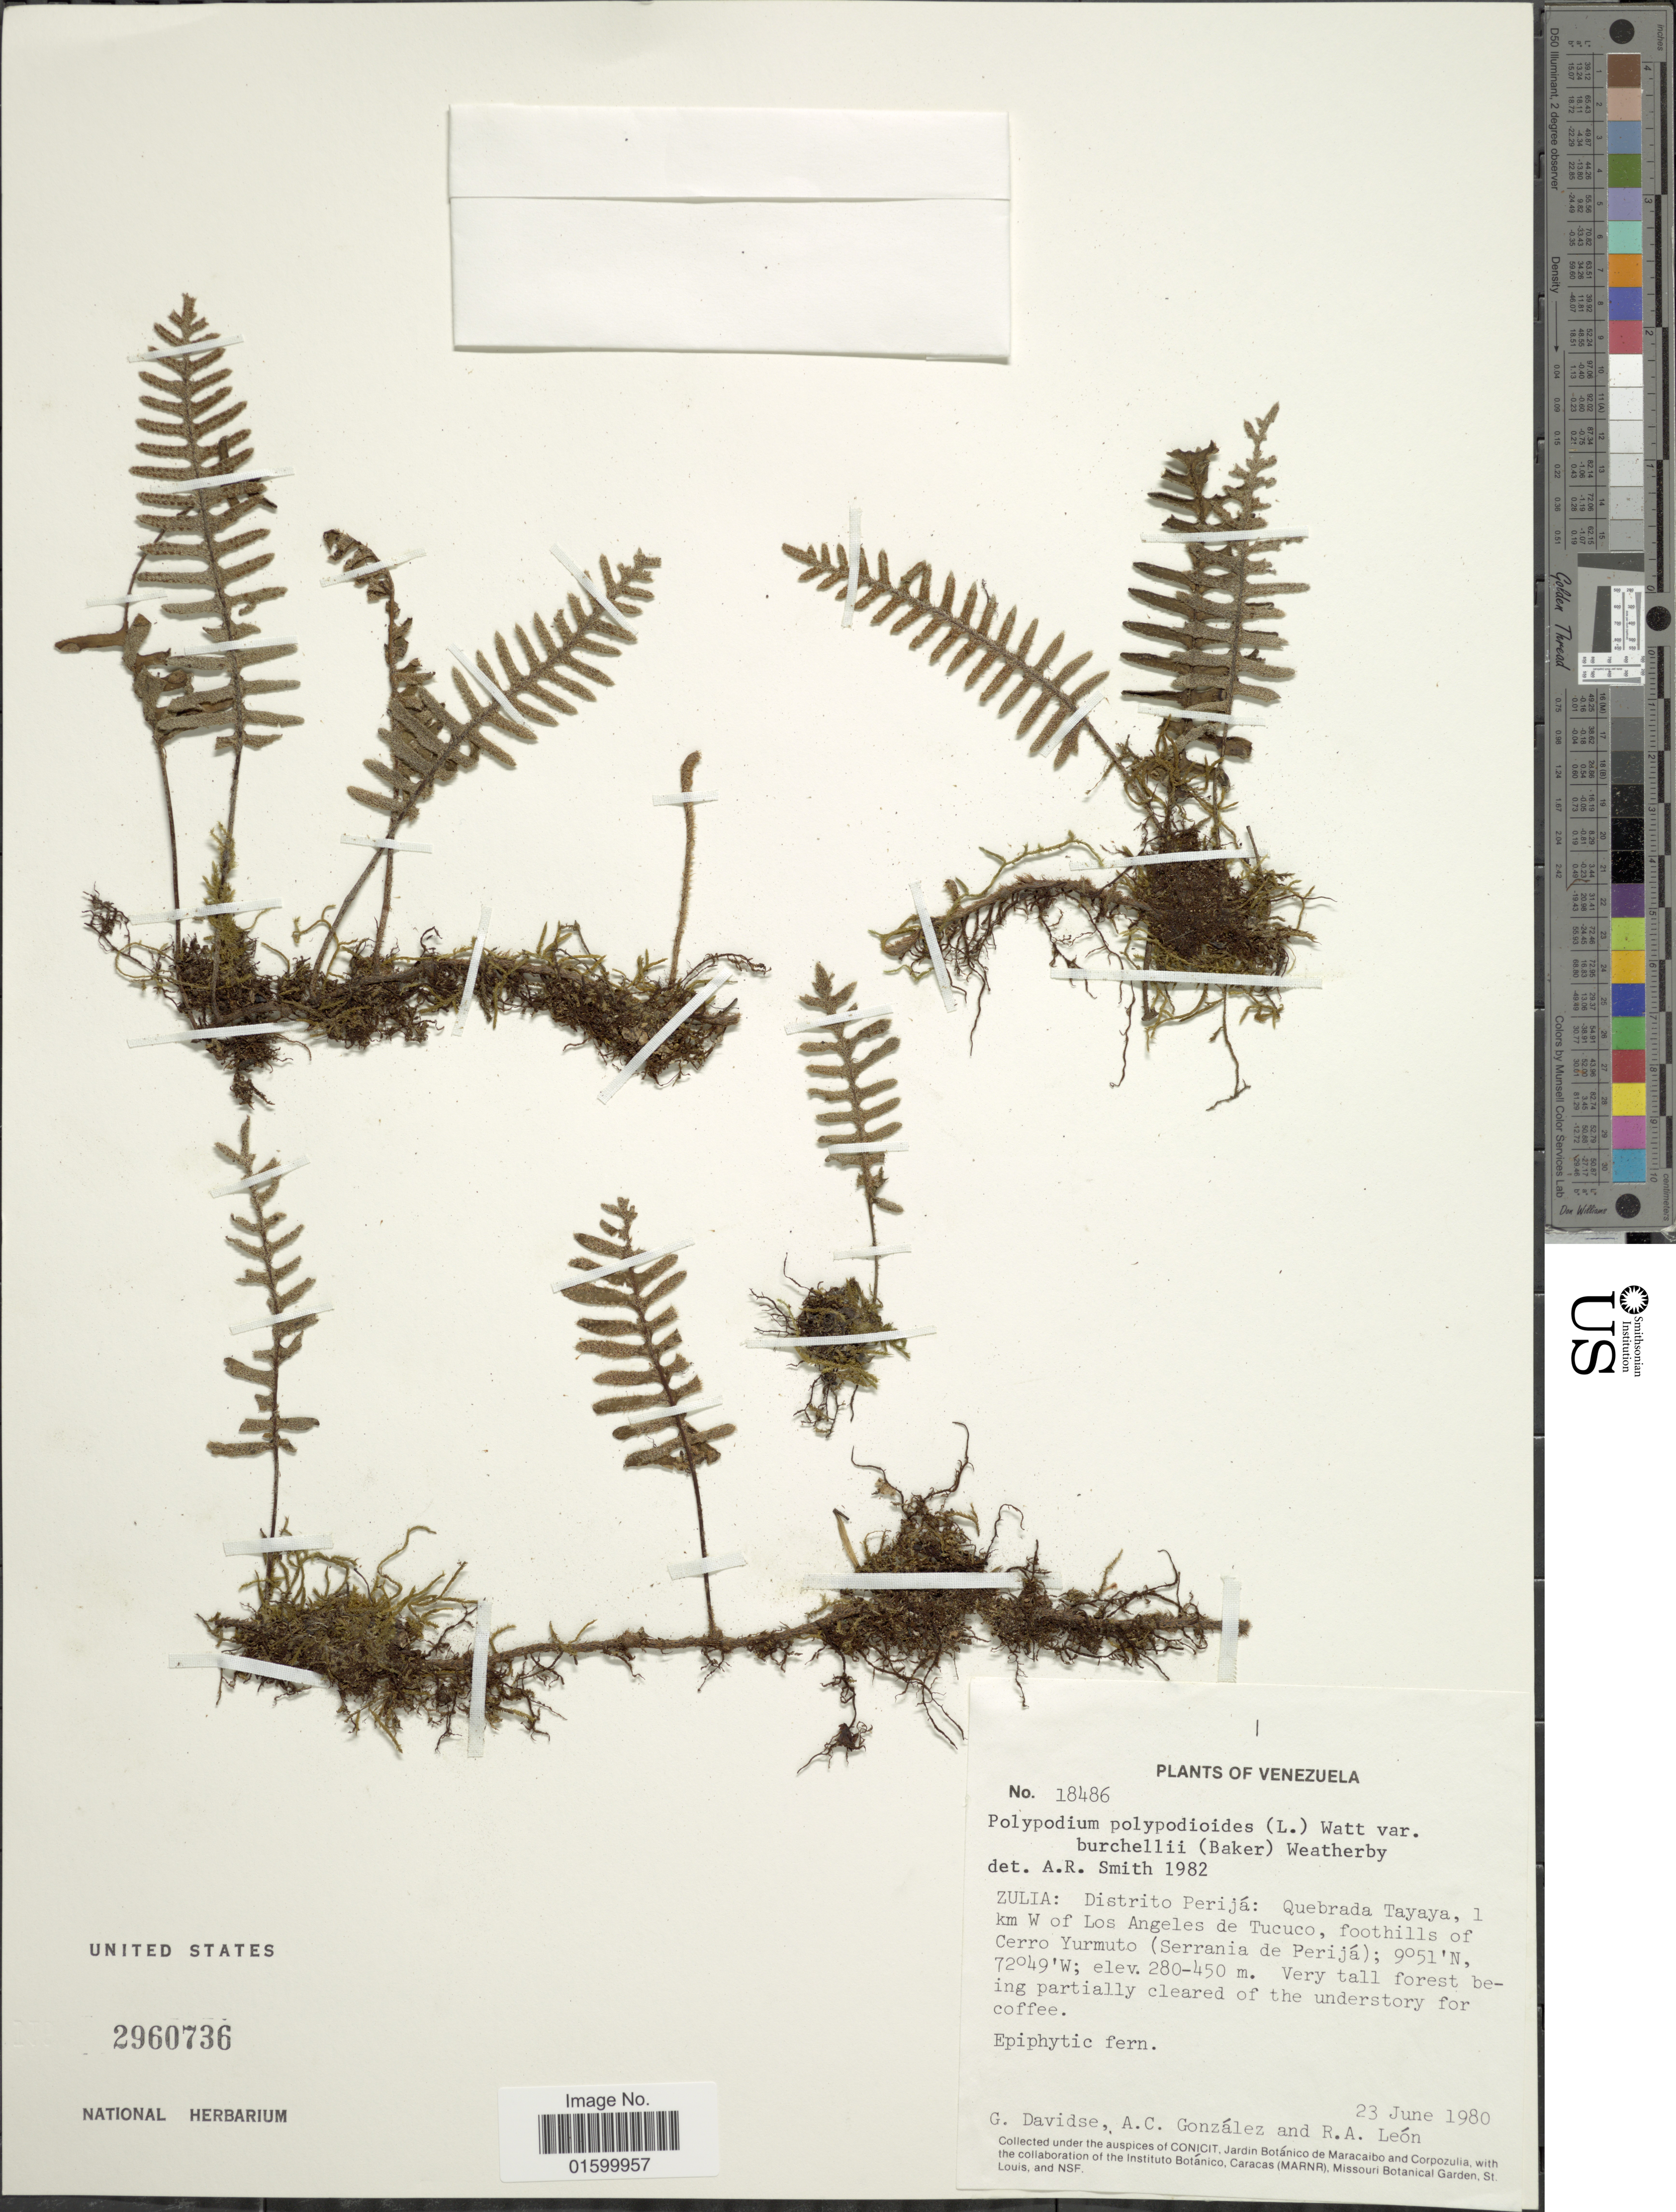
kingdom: Plantae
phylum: Tracheophyta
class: Polypodiopsida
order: Polypodiales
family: Polypodiaceae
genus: Pleopeltis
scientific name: Pleopeltis polypodioides var. burchellii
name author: (Baker) A.R. Sm.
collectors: G. Davidse, A. C. González & R. A. León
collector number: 18486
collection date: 1980-06-23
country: Venezuela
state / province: Zulia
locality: Zulia: Distrito Perija, Quebrada Tayaya, 1 km W of Los Angeles de Tucuo, foothills of Cerro Yurmuto (Serrania de Perija)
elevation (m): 280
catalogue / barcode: US 2960736